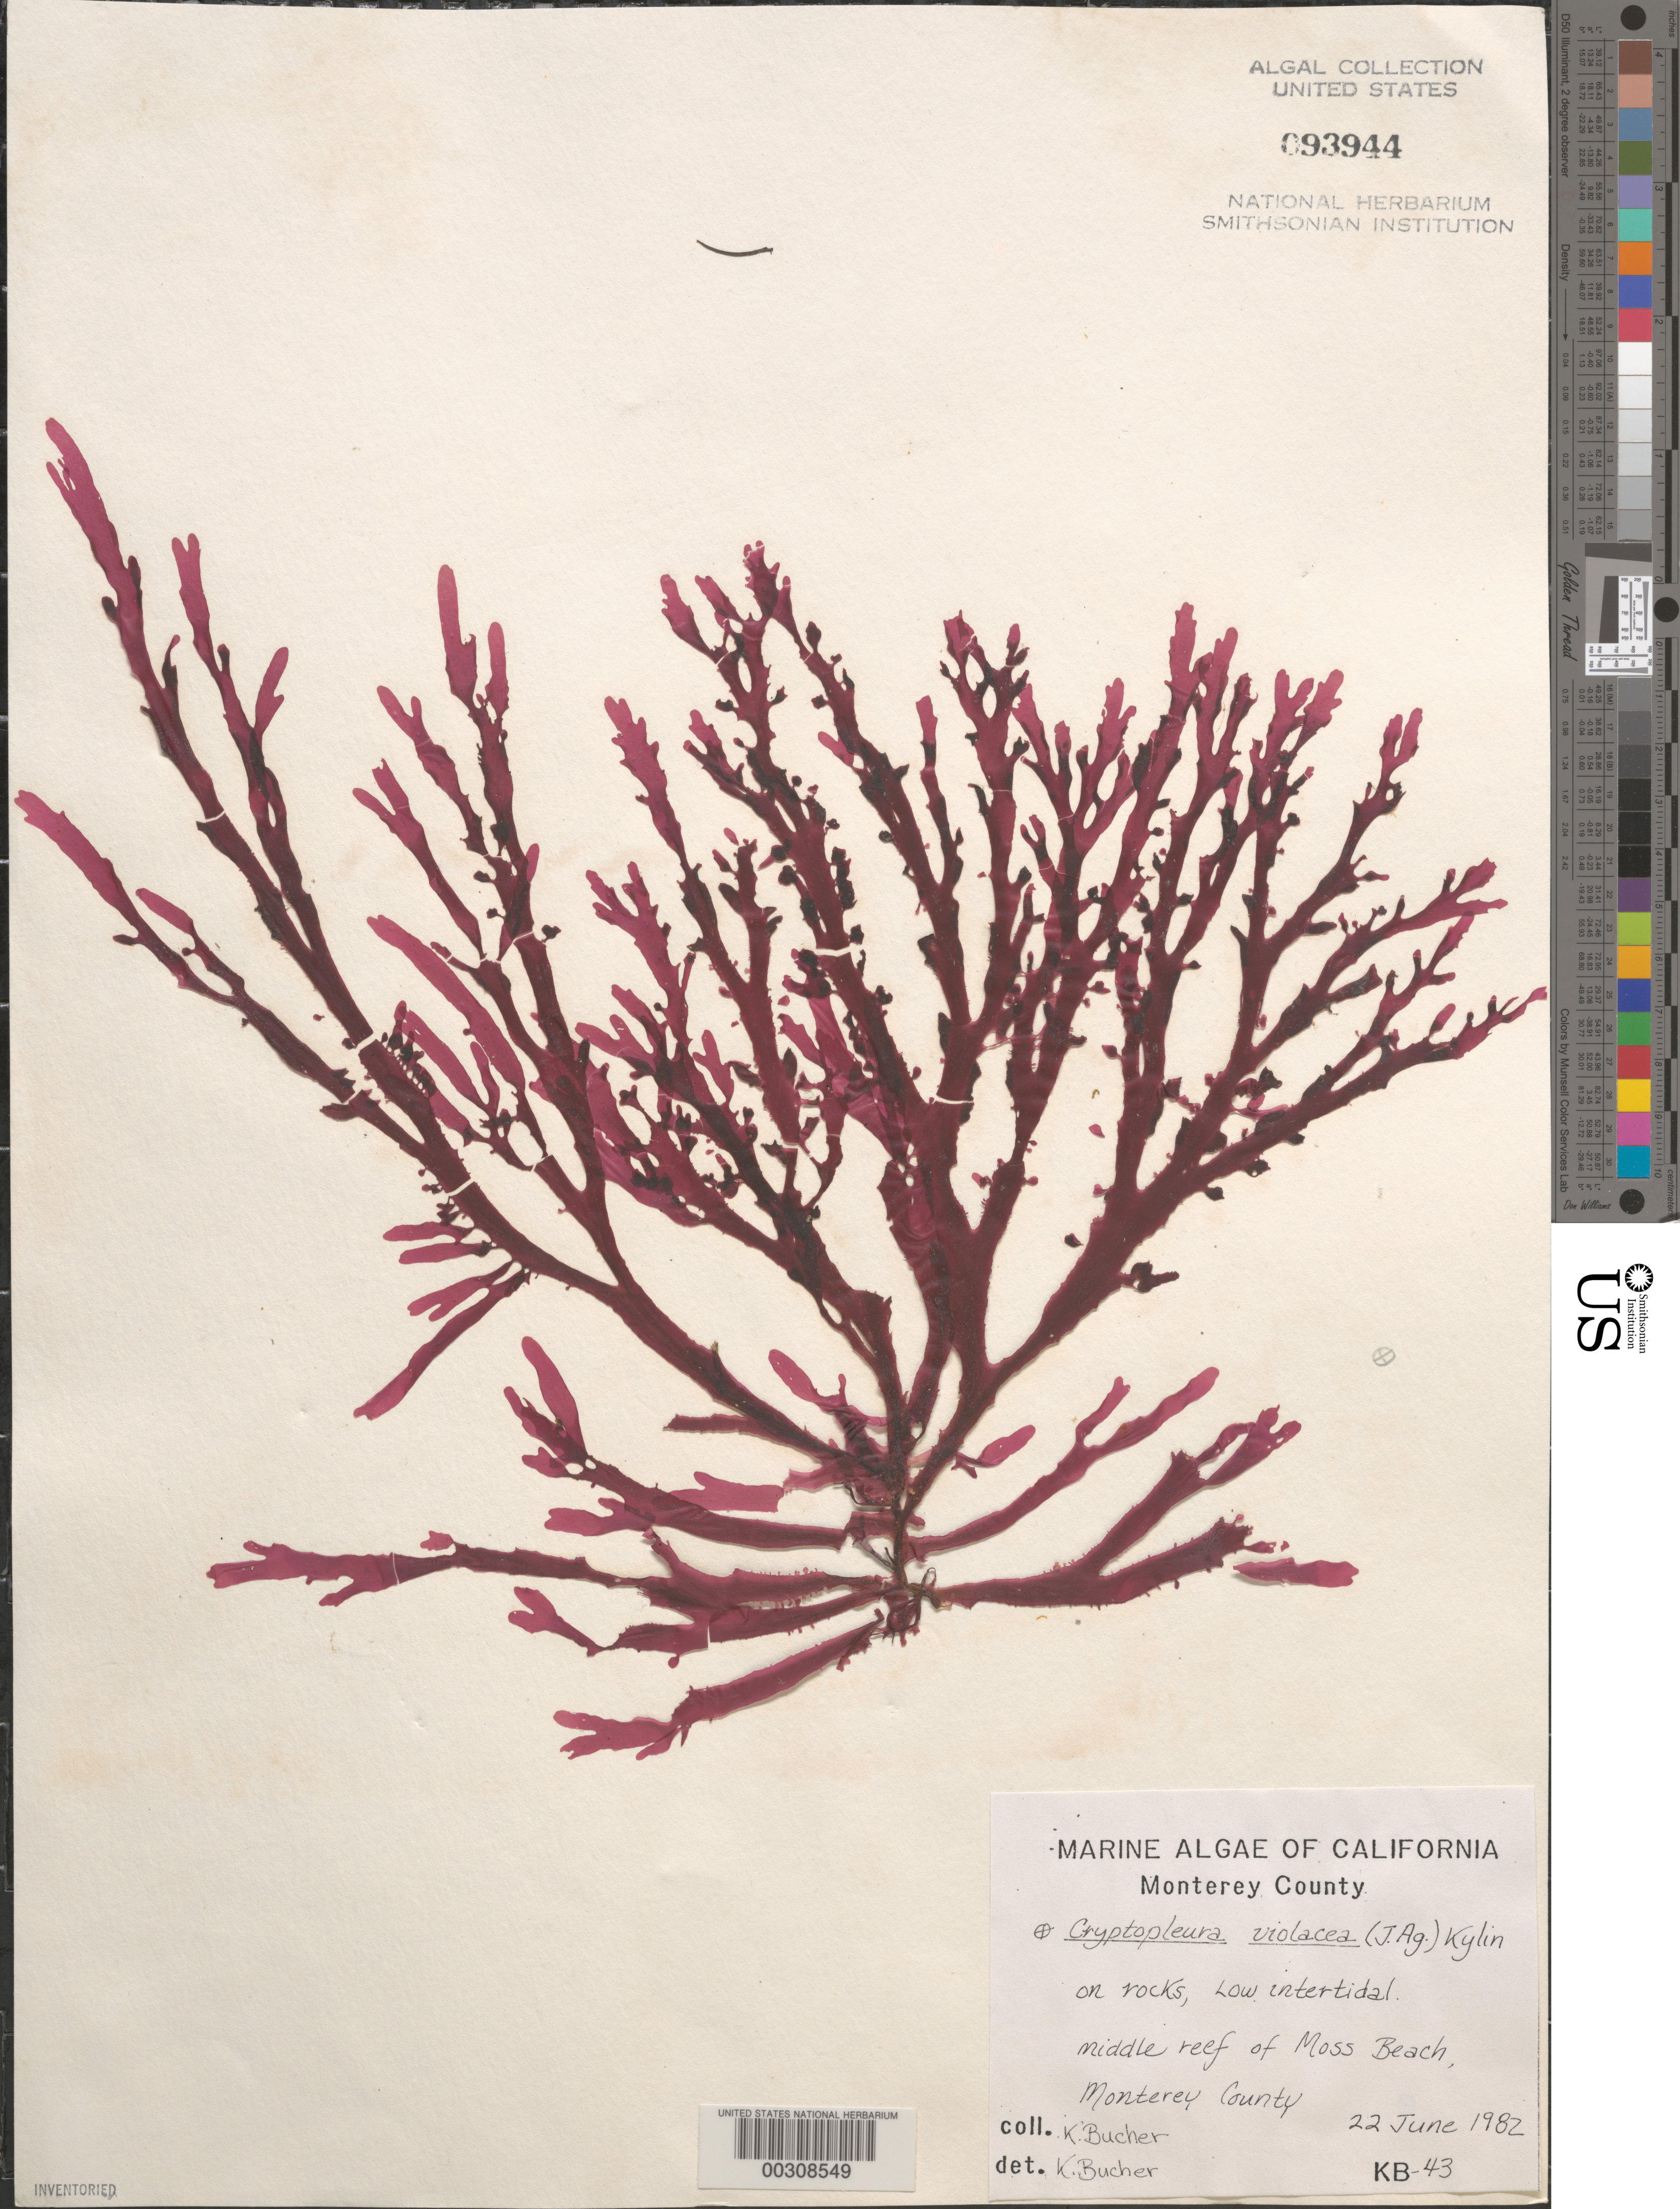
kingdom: Plantae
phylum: Rhodophyta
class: Florideophyceae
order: Ceramiales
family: Delesseriaceae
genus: Cryptopleura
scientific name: Cryptopleura violacea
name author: (J. Ag.) Kylin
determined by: Bucher, Katina E.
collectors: K. E. Bucher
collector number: KB-43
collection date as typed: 22 Jun 1982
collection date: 1982-06-22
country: United States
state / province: California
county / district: Monterey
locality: Middle Reef of Moss Beach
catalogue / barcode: US 93944